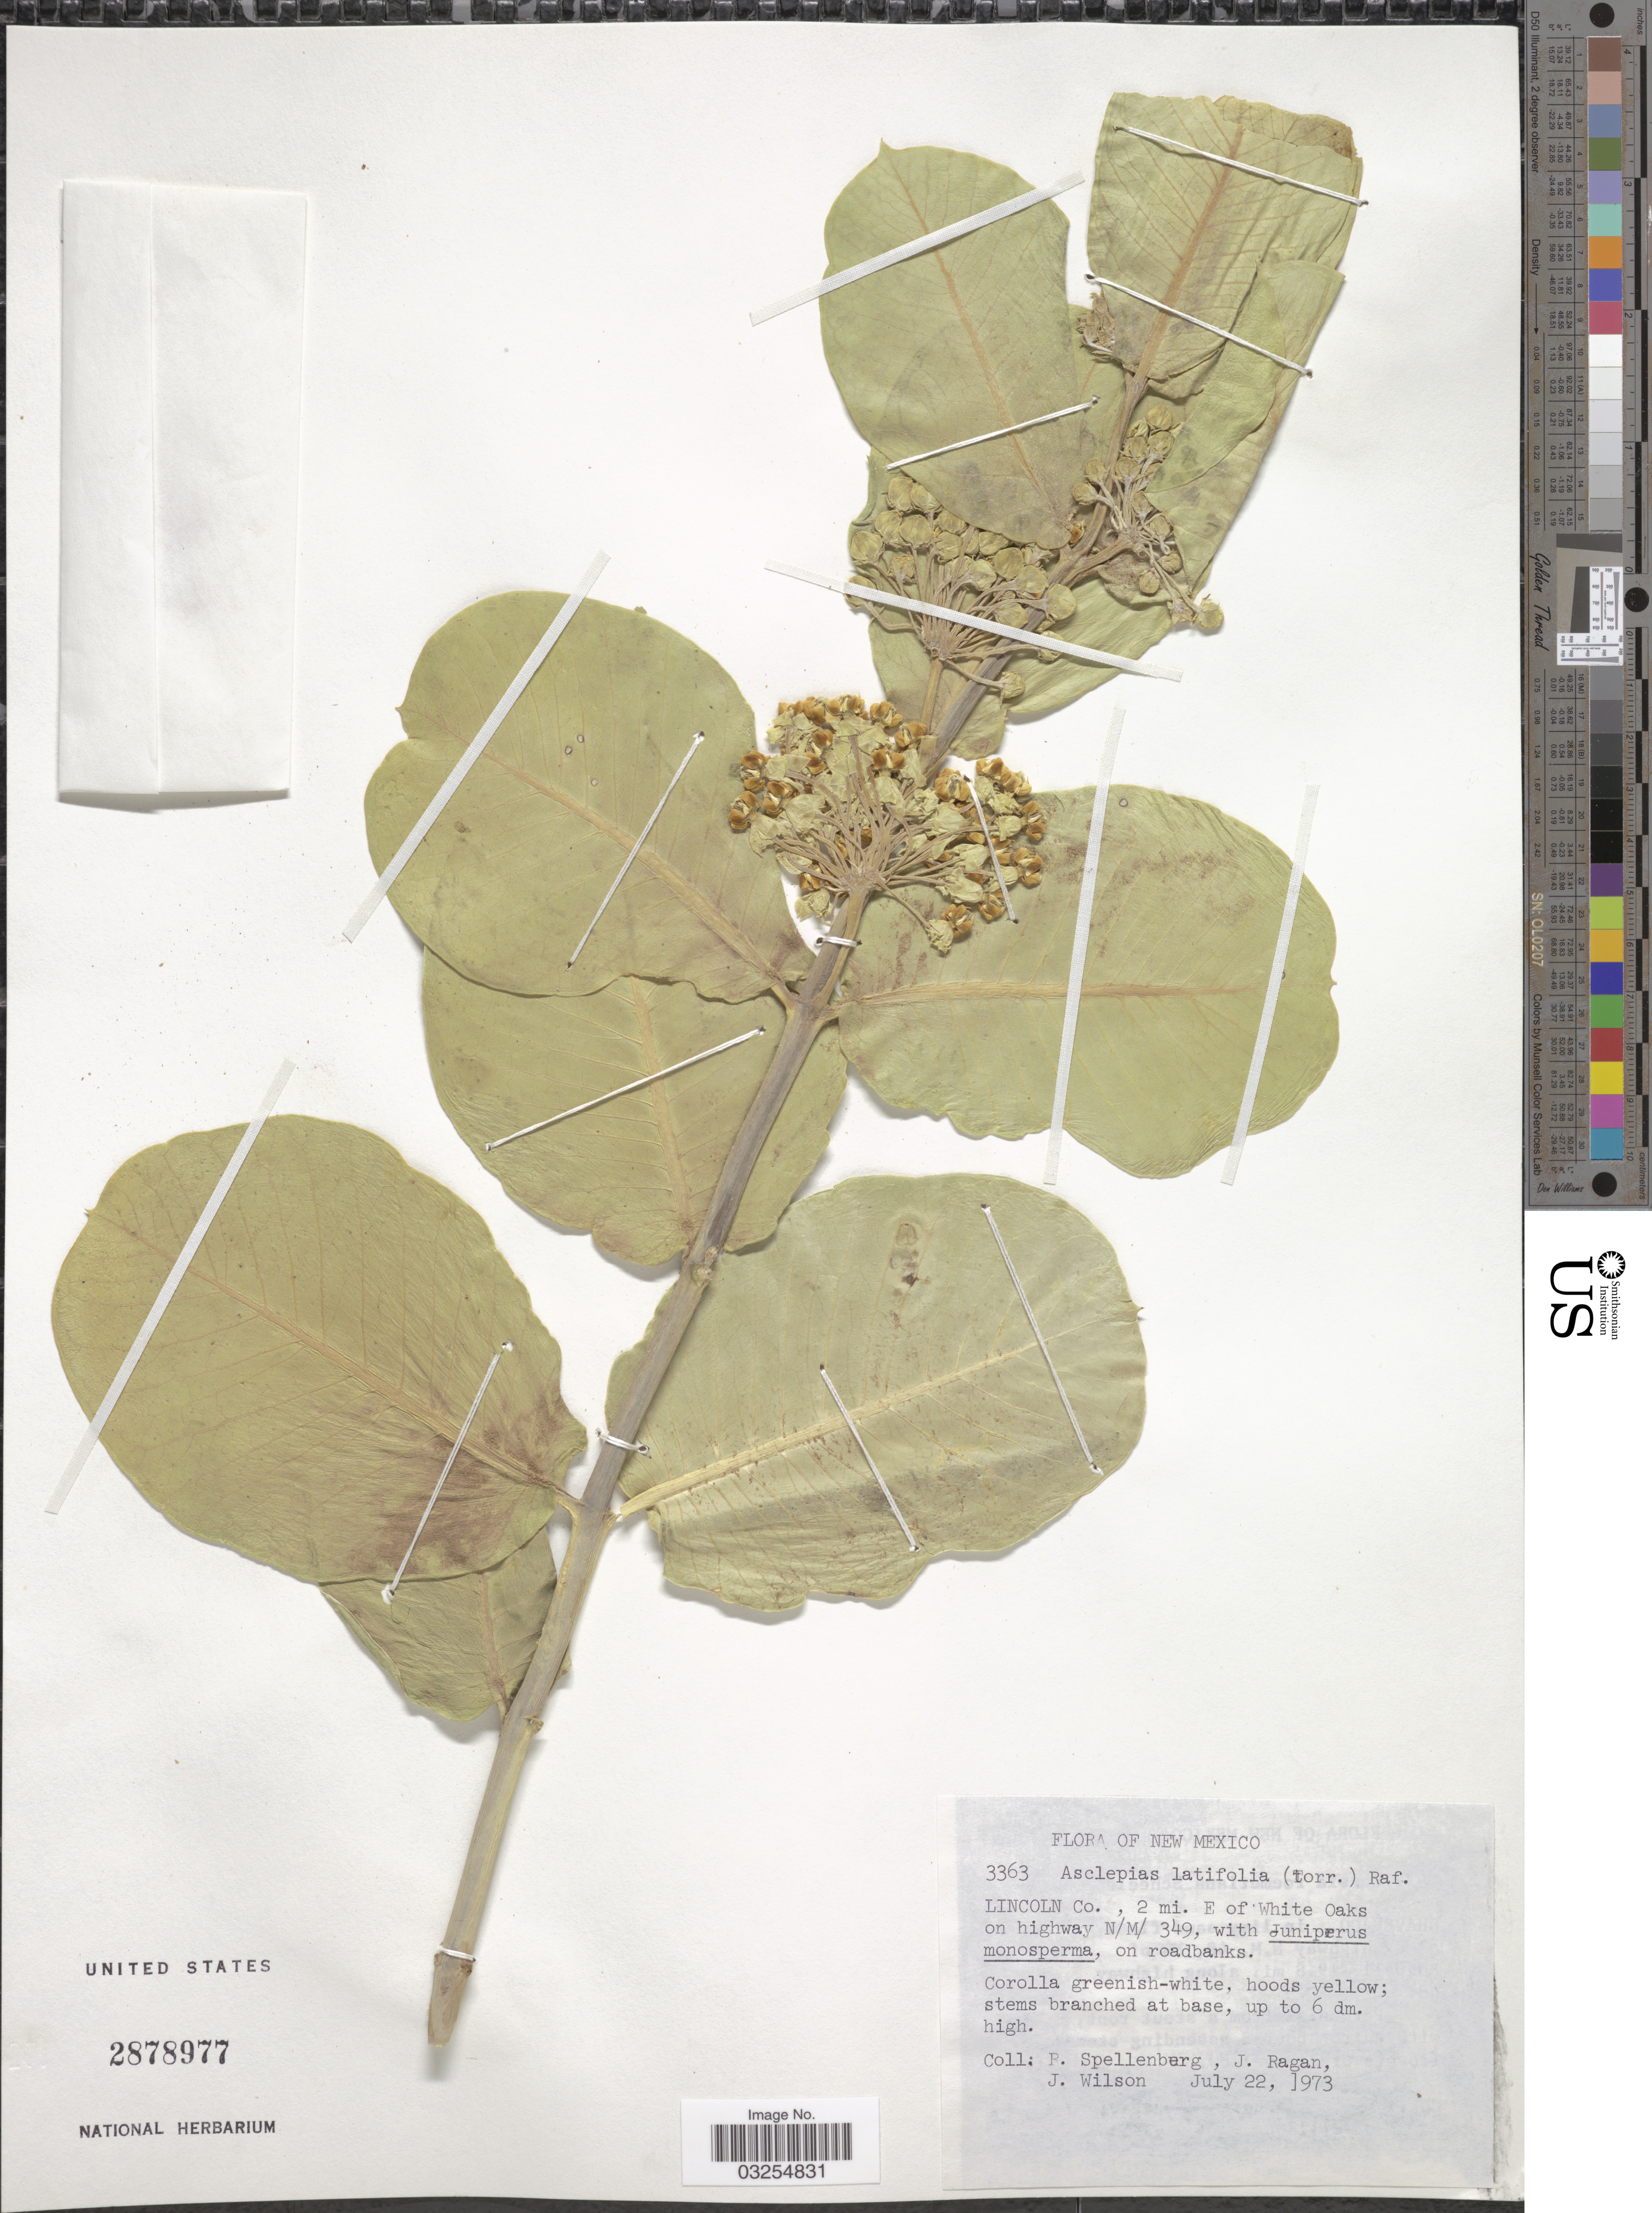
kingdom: Plantae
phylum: Tracheophyta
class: Magnoliopsida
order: Gentianales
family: Apocynaceae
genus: Asclepias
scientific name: Asclepias latifolia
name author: Torr.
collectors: R. Spellenberg, J. Ragan & J. Wilson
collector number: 3363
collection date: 1973-07-22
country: United States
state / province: New Mexico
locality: Lincoln Co., 2 mi. E of White Oaks on highway N/M 349.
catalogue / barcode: US 2878977